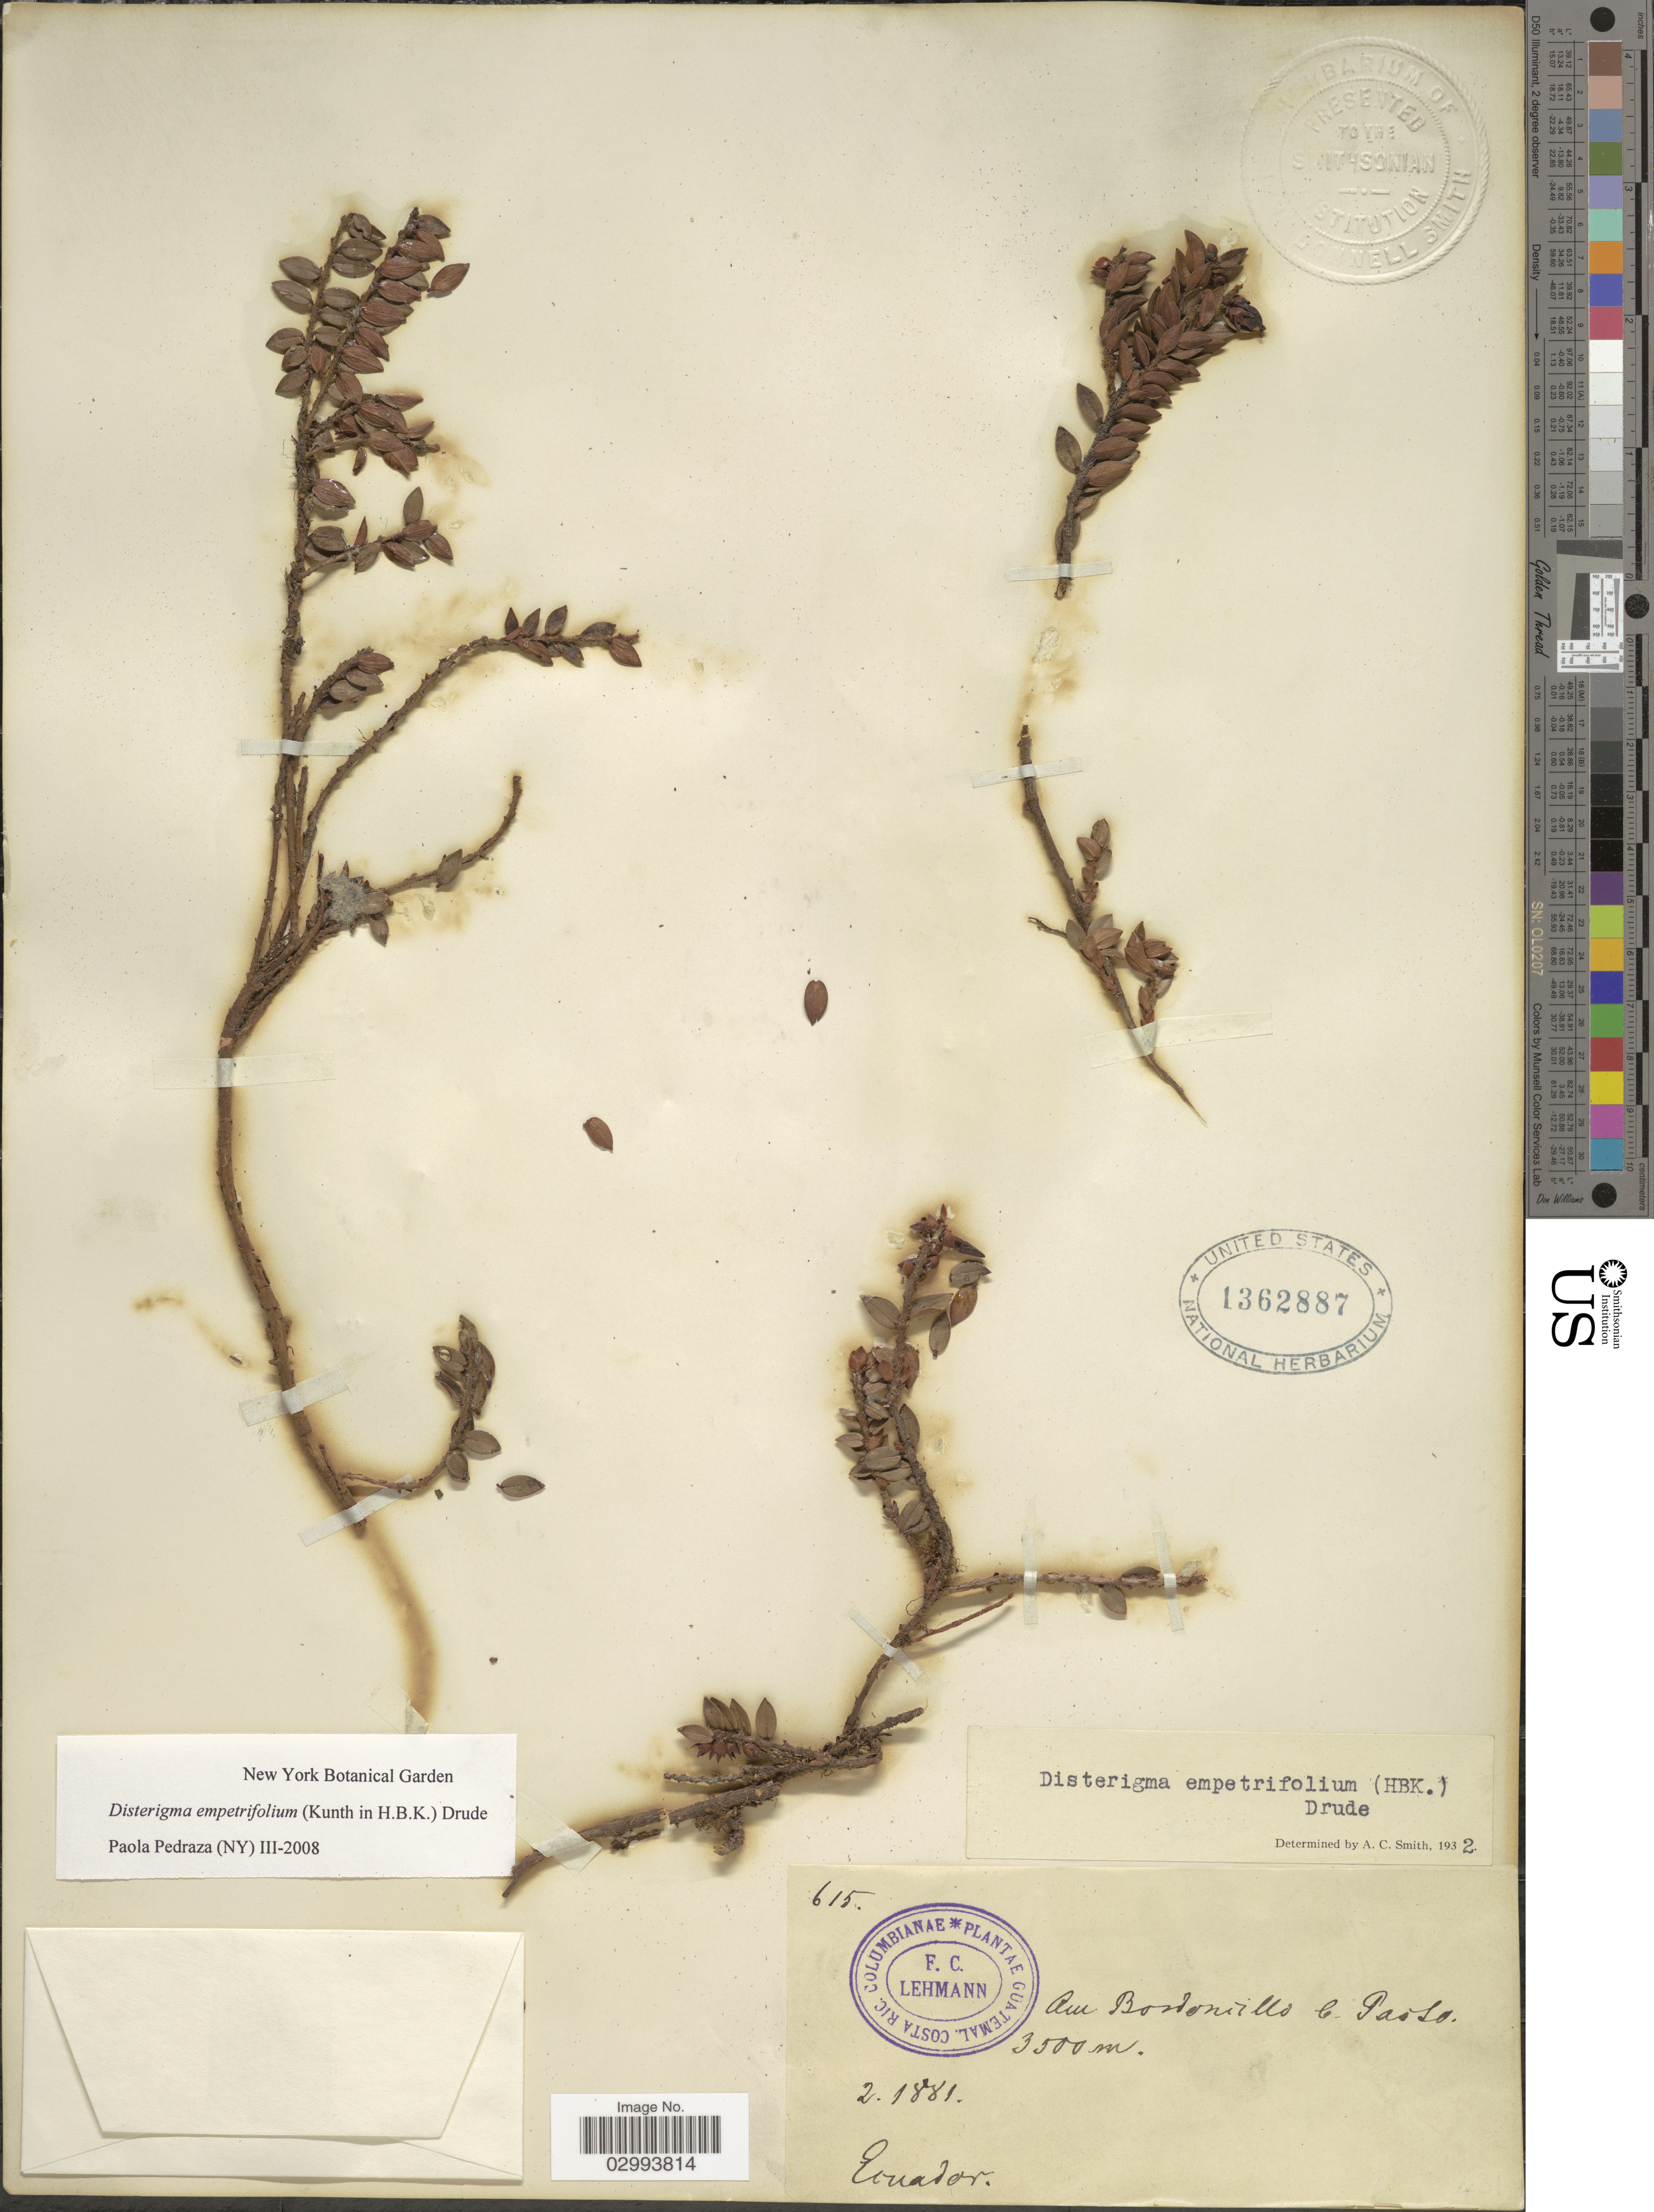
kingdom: Plantae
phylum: Tracheophyta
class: Magnoliopsida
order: Ericales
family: Ericaceae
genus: Disterigma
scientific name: Disterigma empetrifolium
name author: (Kunth) Drude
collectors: F. C. Lehmann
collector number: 615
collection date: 1881-02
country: Ecuador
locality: On Brodoneillo c. Pasto.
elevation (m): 3500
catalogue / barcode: US 1362887